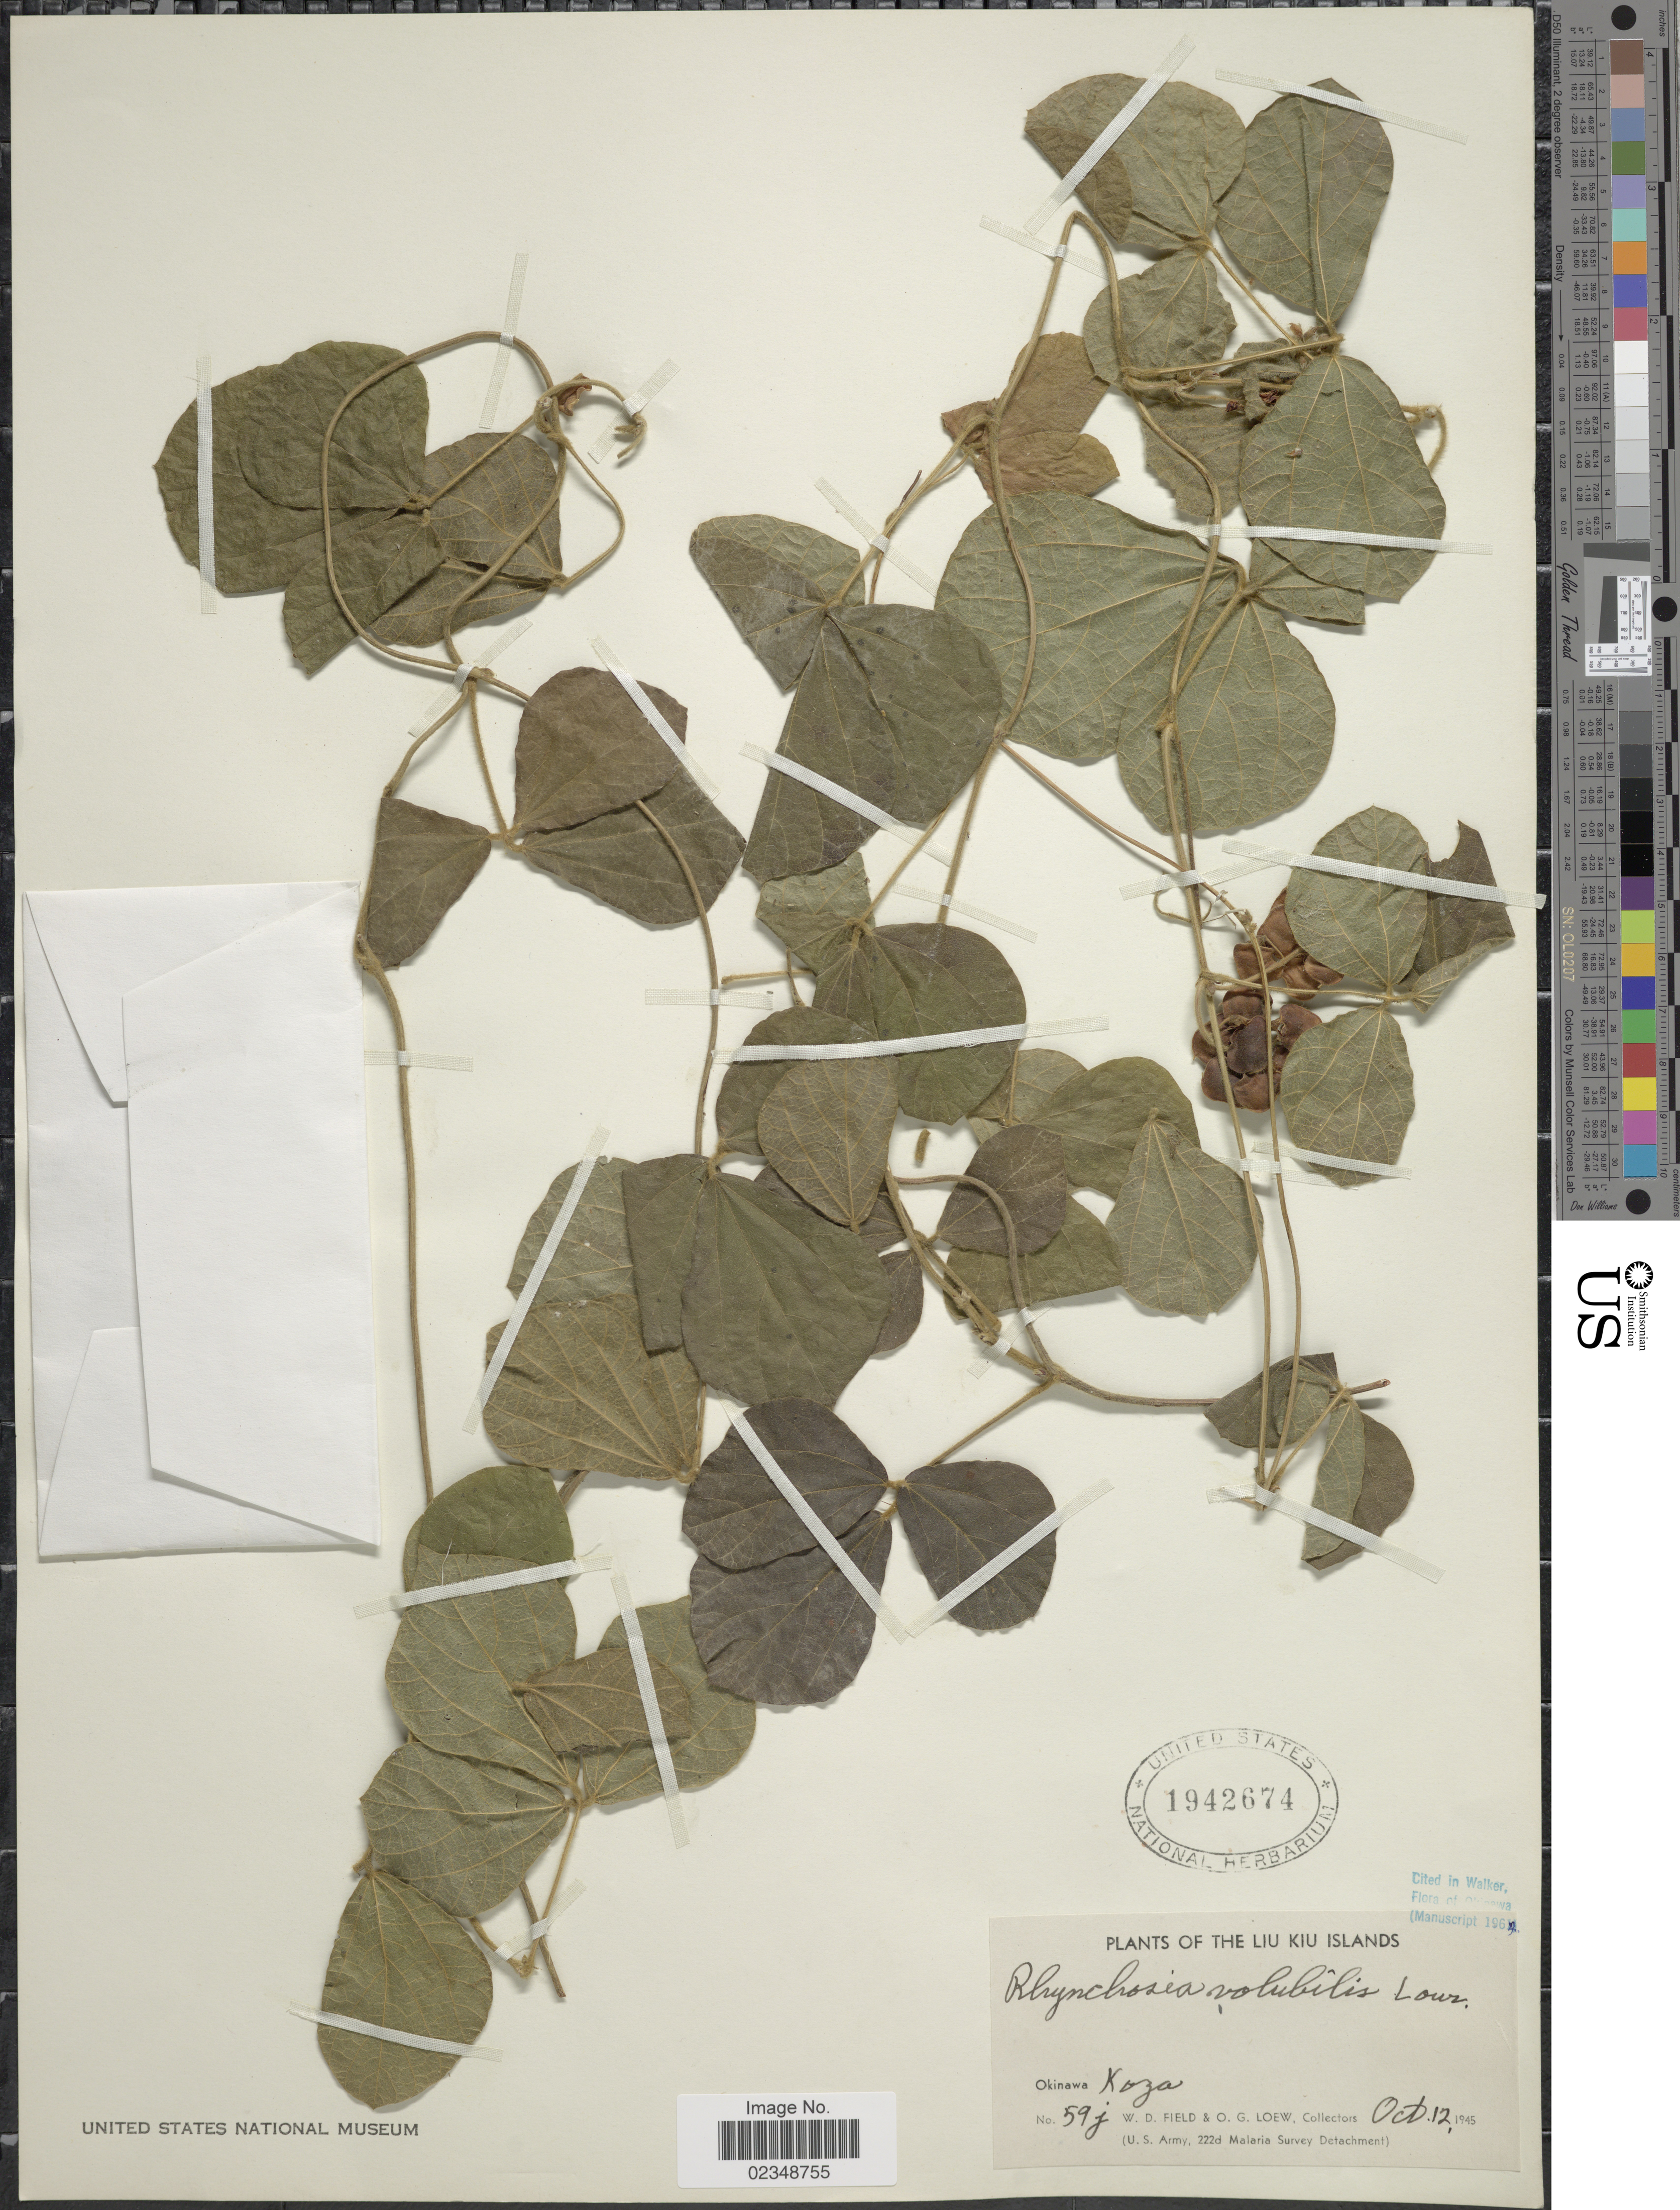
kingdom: Plantae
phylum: Tracheophyta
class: Magnoliopsida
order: Fabales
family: Fabaceae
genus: Rhynchosia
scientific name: Rhynchosia volubilis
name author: (Michx.) Wood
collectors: W. D. Field & O. G. Loew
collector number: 59j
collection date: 1945-10-12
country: Japan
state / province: Okinawa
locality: The Liu Kiu Islands, Okinawa Koza.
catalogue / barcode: US 1942674